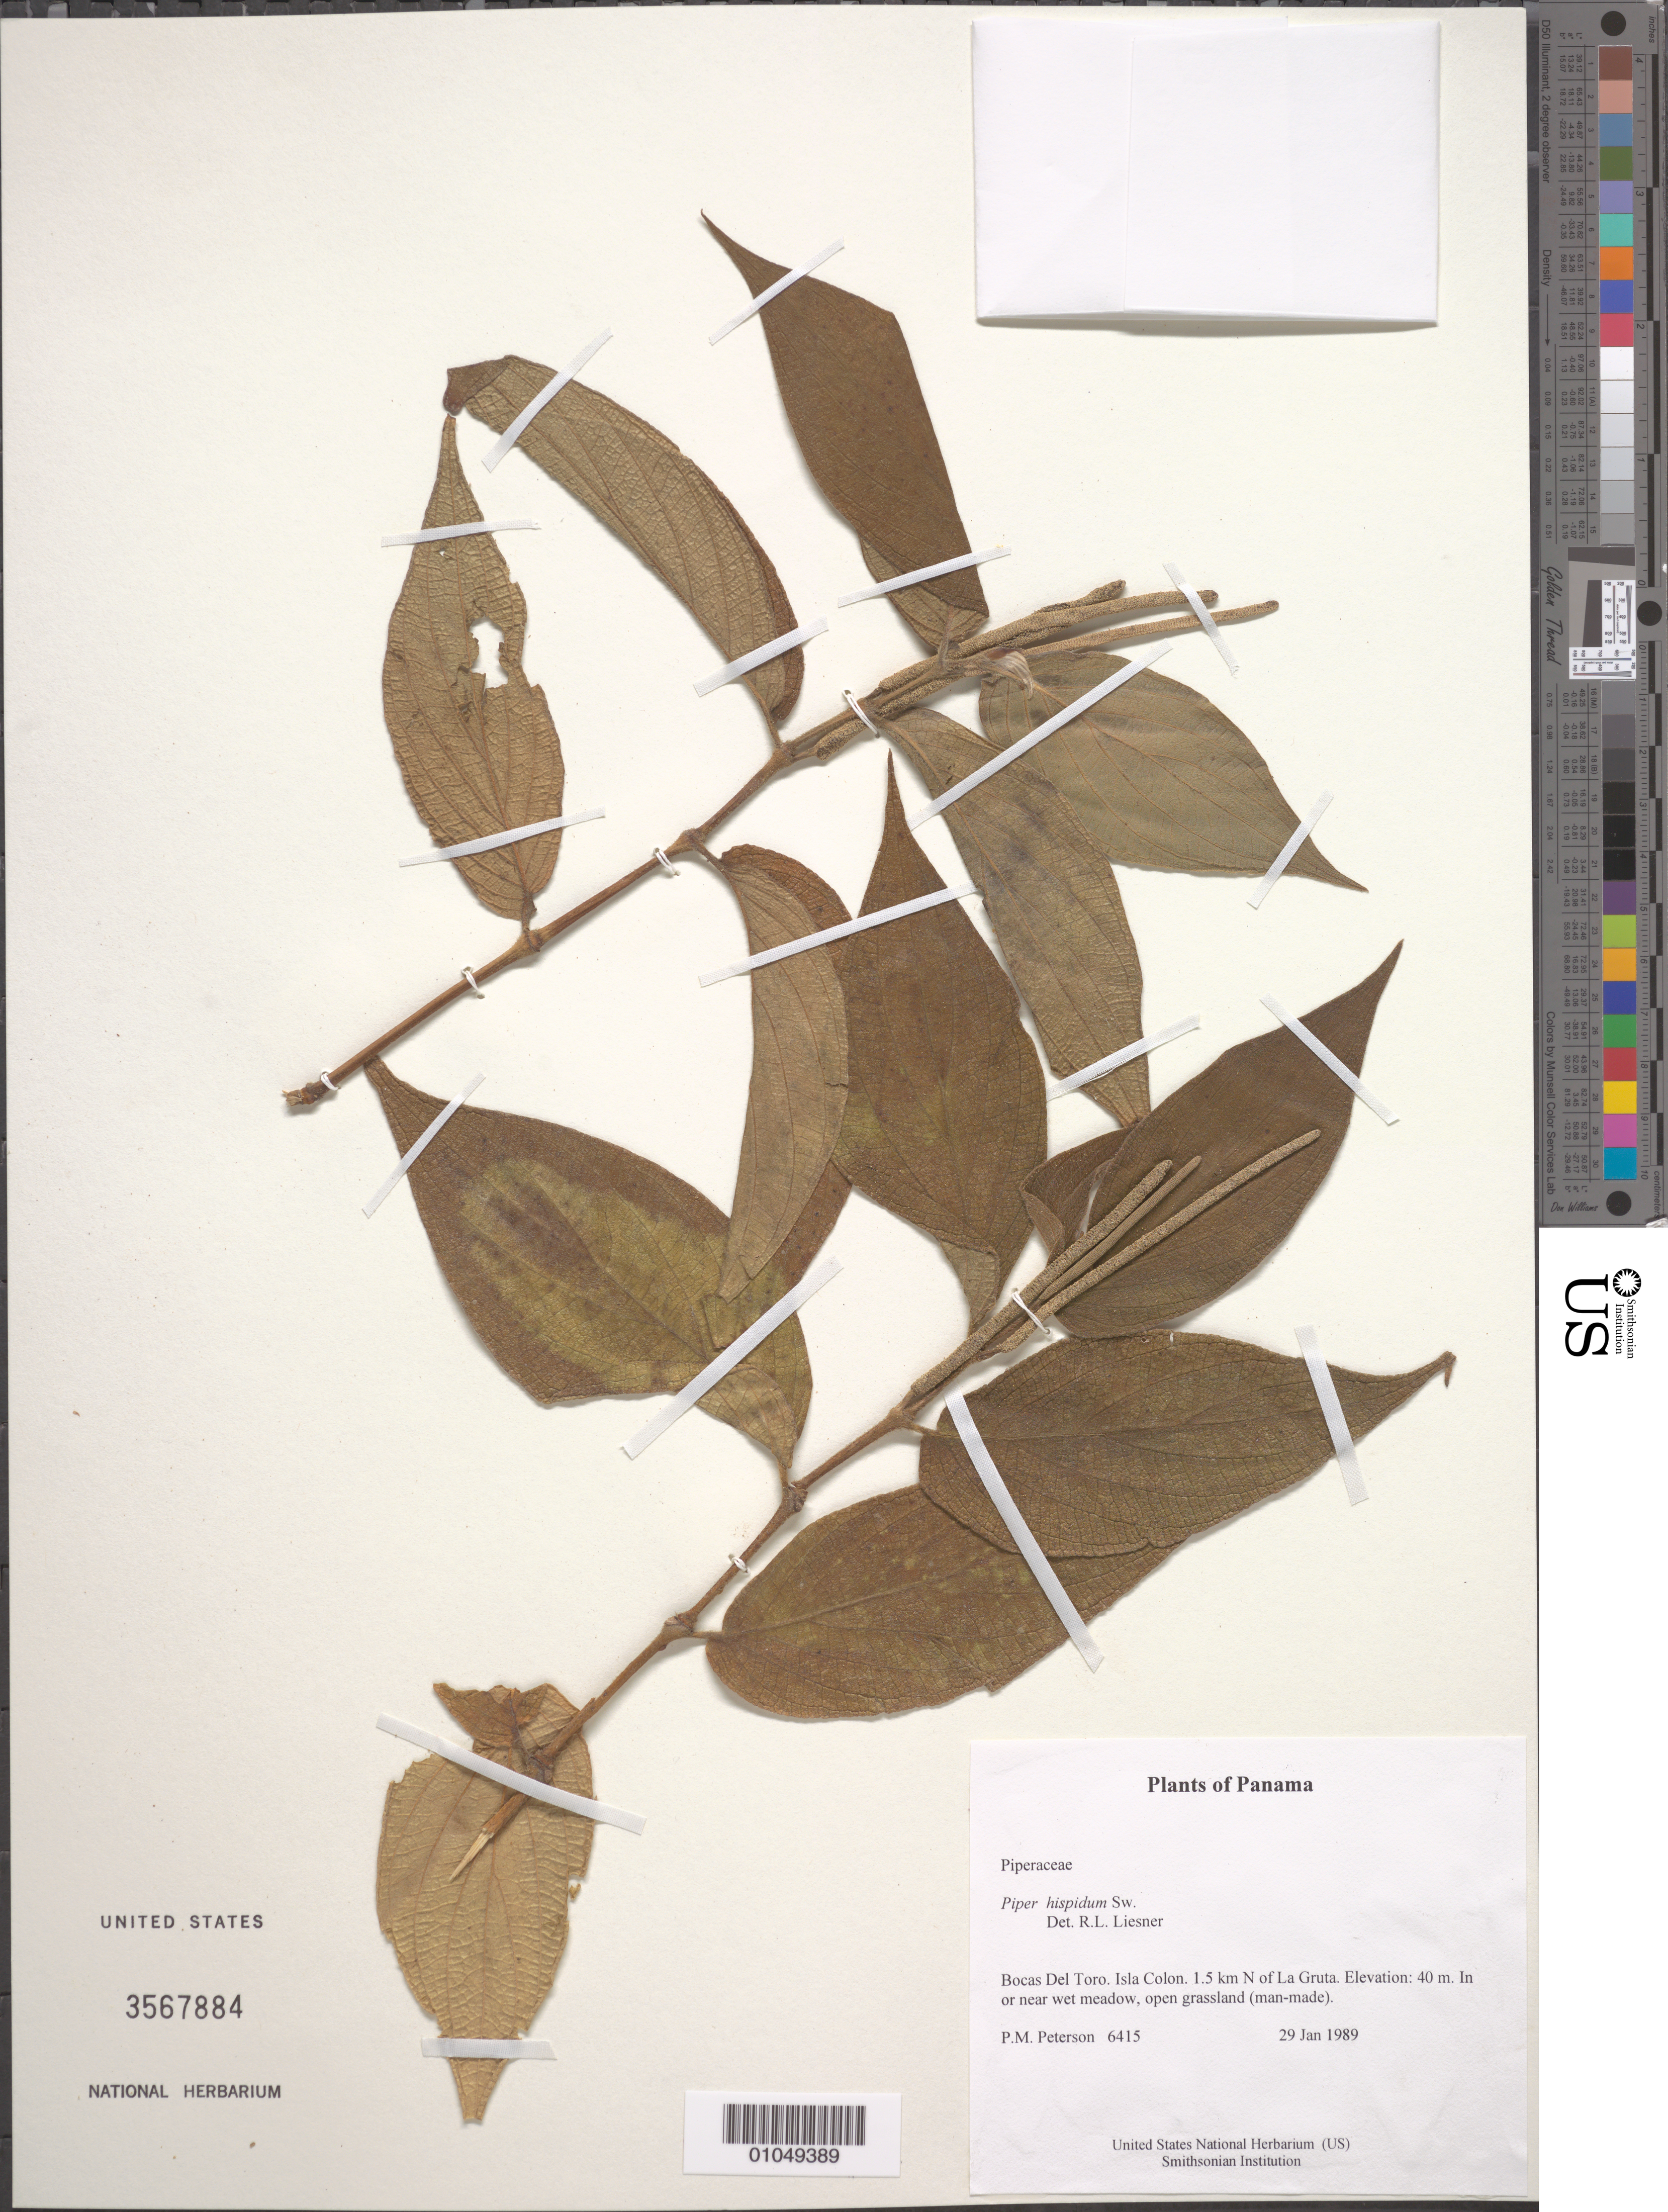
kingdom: Plantae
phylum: Tracheophyta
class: Magnoliopsida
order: Piperales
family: Piperaceae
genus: Piper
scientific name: Piper hispidum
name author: Sw.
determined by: Liesner, R. L.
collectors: P. M. Peterson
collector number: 06415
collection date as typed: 29 Jan 1989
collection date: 1989-01-29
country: Panama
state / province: Bocas del Toro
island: Colón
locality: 1.5 km N of La Gruta.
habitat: In or near wet meadow, open grassland (man-made).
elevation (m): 40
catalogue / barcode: US 3567884